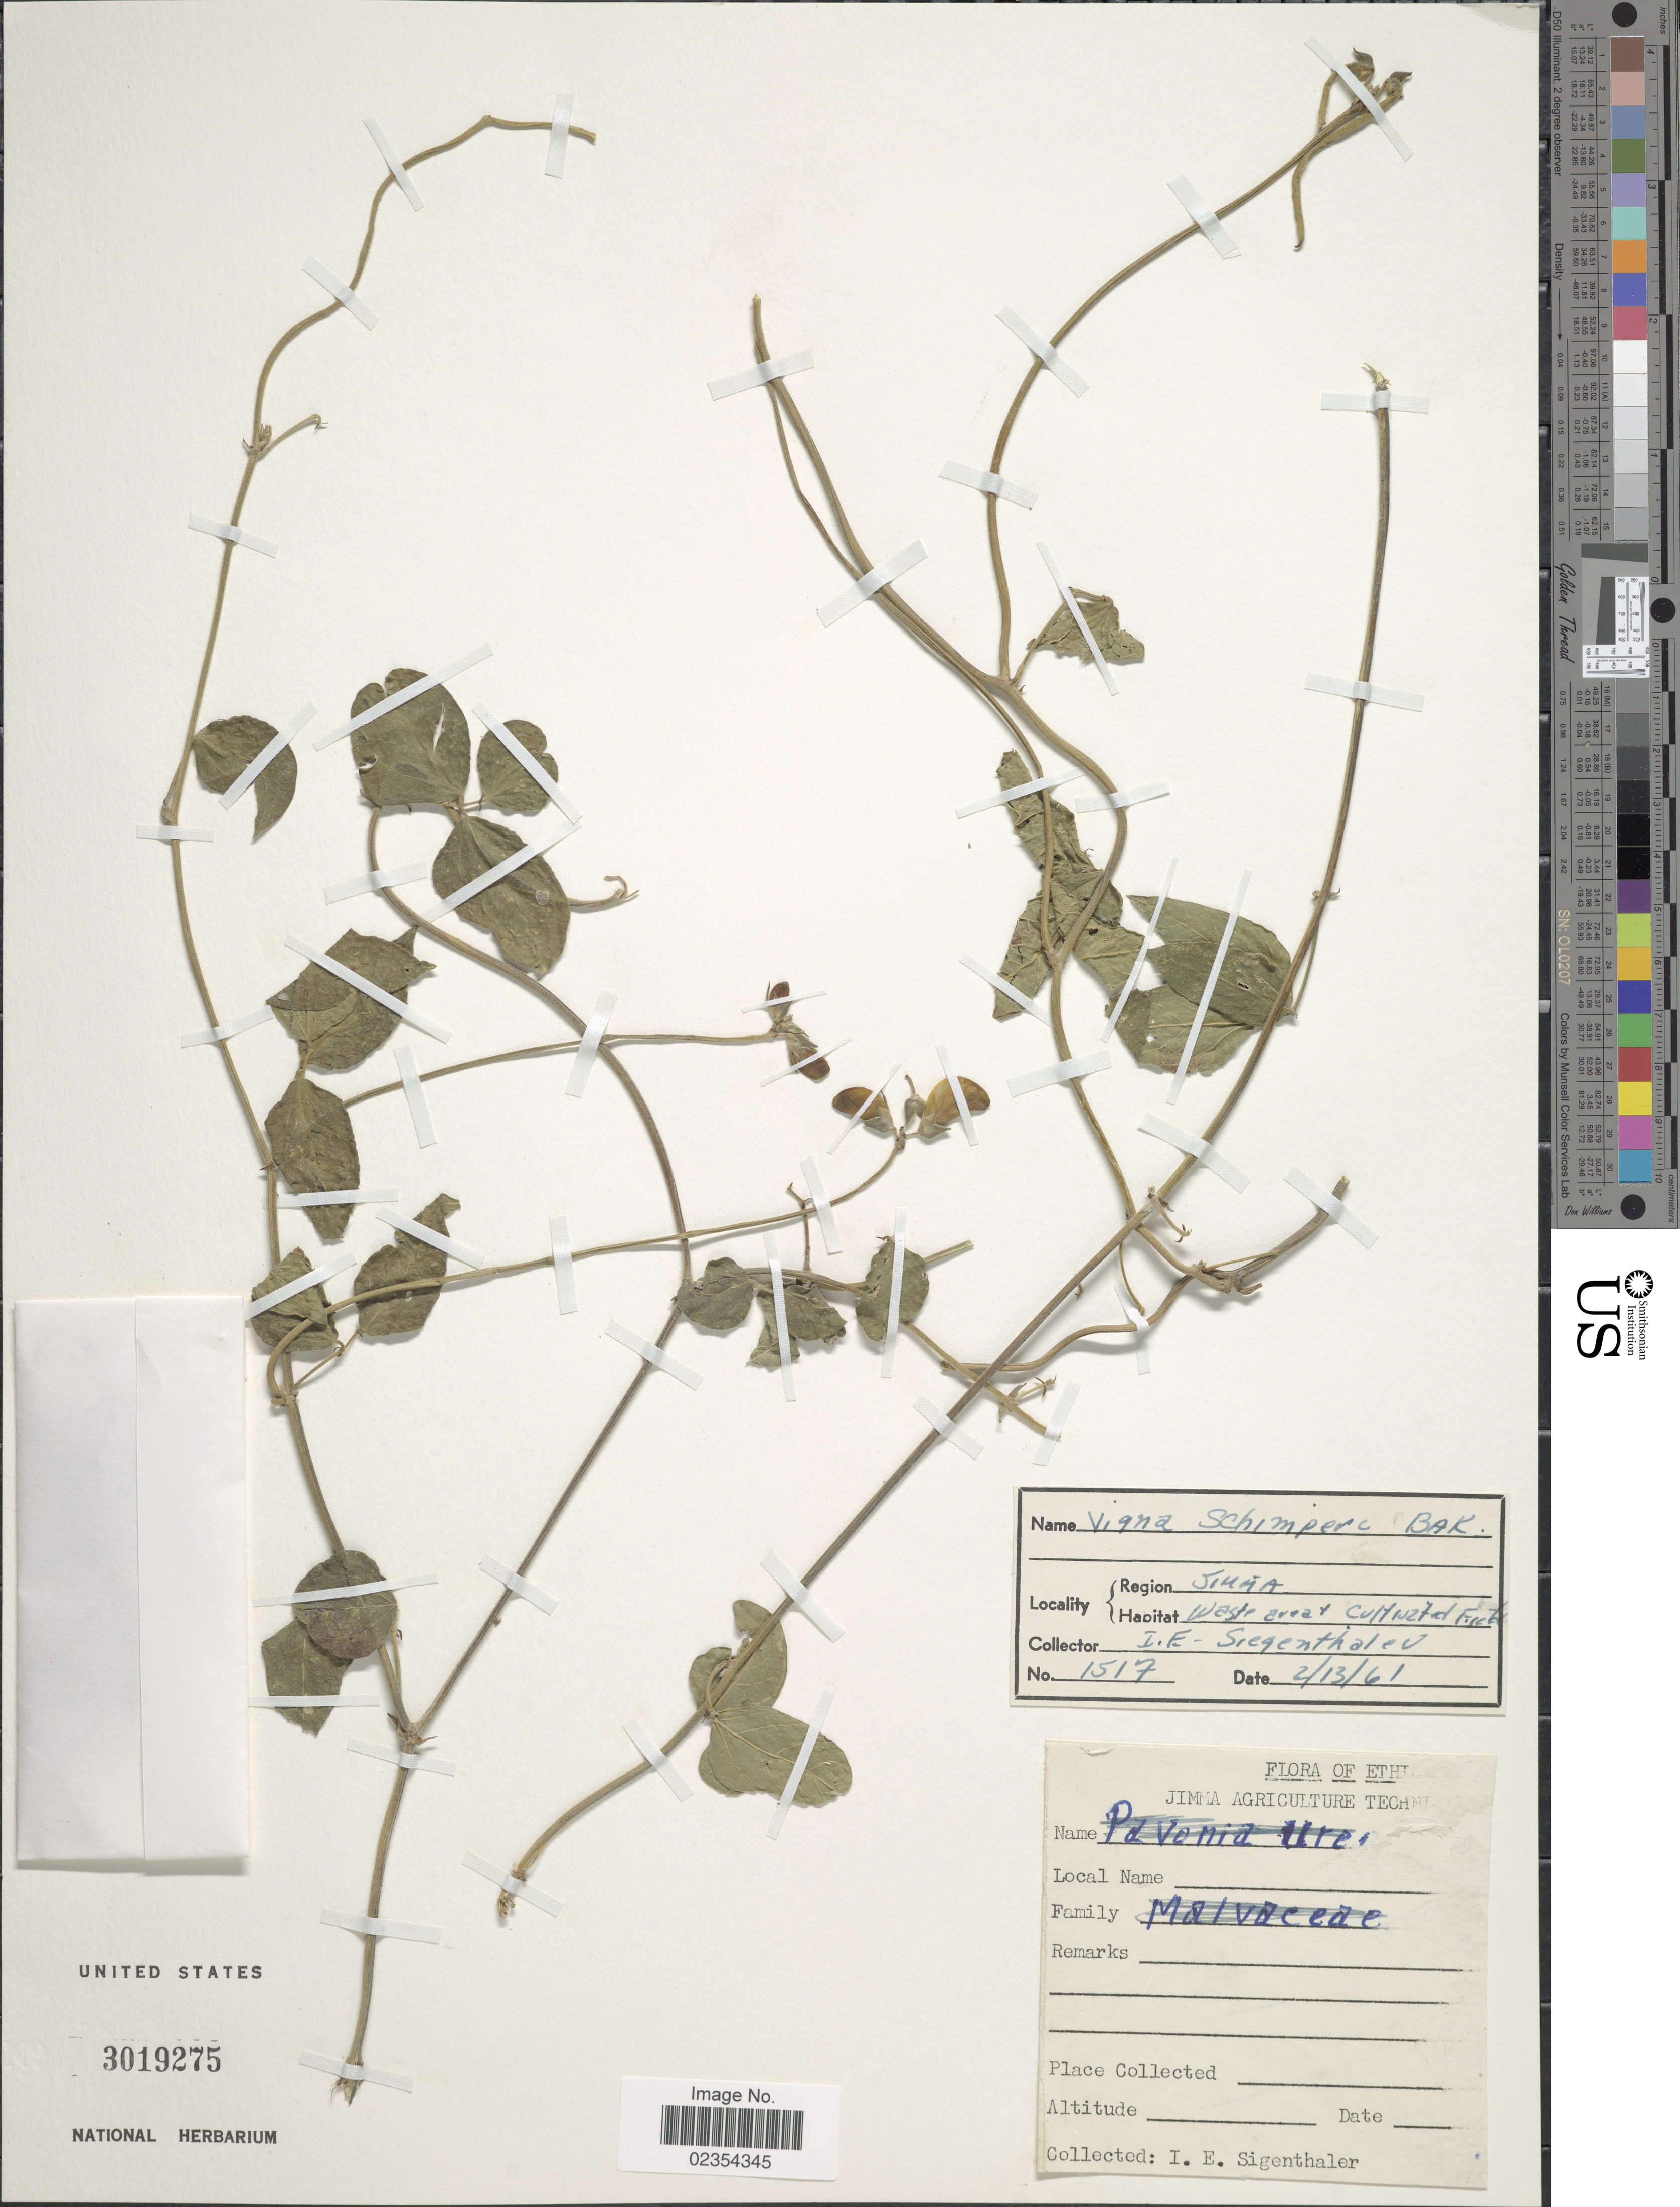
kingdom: Plantae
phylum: Tracheophyta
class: Magnoliopsida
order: Fabales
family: Fabaceae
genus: Vigna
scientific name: Vigna schimperi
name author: Baker in Oliv.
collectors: I. Sigenthaler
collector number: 1517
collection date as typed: Transcribed d/m/y: 13/2/61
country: Ethiopia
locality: Region Simma, waste area + cultivated field, Ethi [illegible text] [unsure placement].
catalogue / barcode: US 3019275